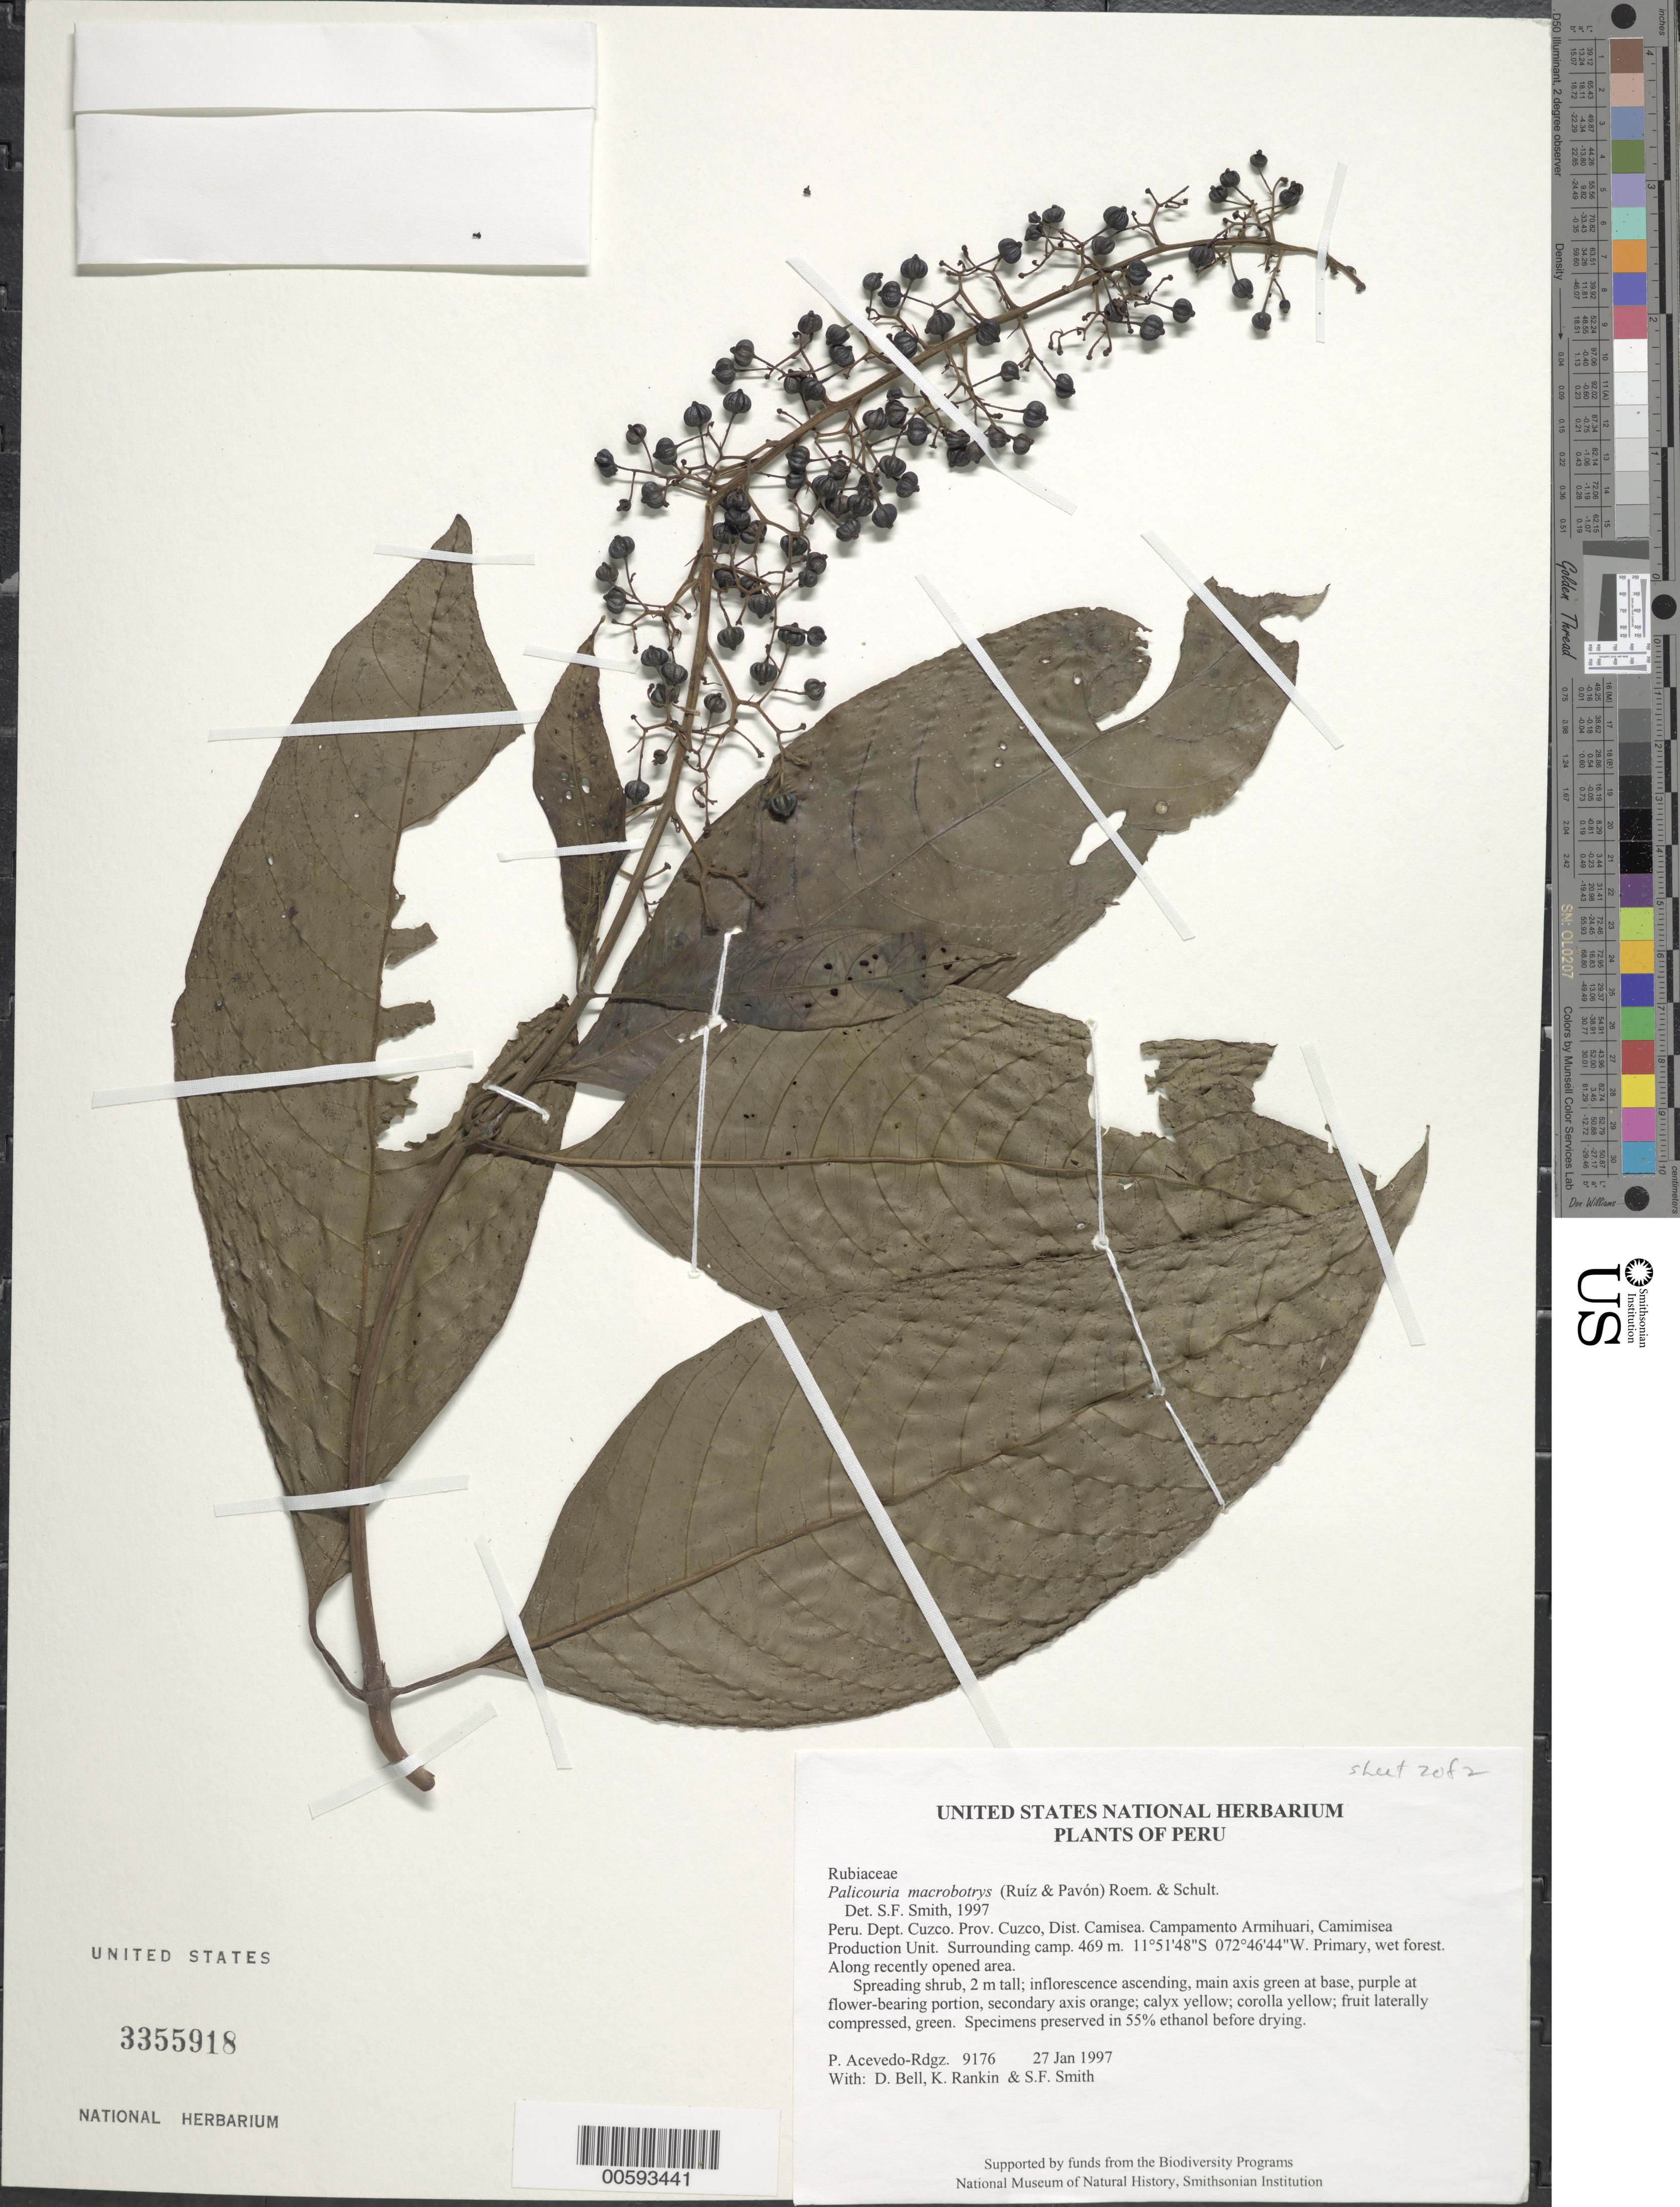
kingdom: Plantae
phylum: Tracheophyta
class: Magnoliopsida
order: Gentianales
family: Rubiaceae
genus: Palicourea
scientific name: Palicourea macrobotrys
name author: (Ruiz & Pav.) Schult.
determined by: Smith, Stephen F., (US), NMNH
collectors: P. Acevedo-Rodr., D. A. Bell, K. B. Rankin & S.F. Smith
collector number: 9176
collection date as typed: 27 Jan 1997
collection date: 1997-01-27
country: Peru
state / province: Cusco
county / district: Cusco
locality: Districto Camisea, Campamento Armihuari, Camimisea Production Unit. Surrounding camp.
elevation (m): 469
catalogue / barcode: US 3355918